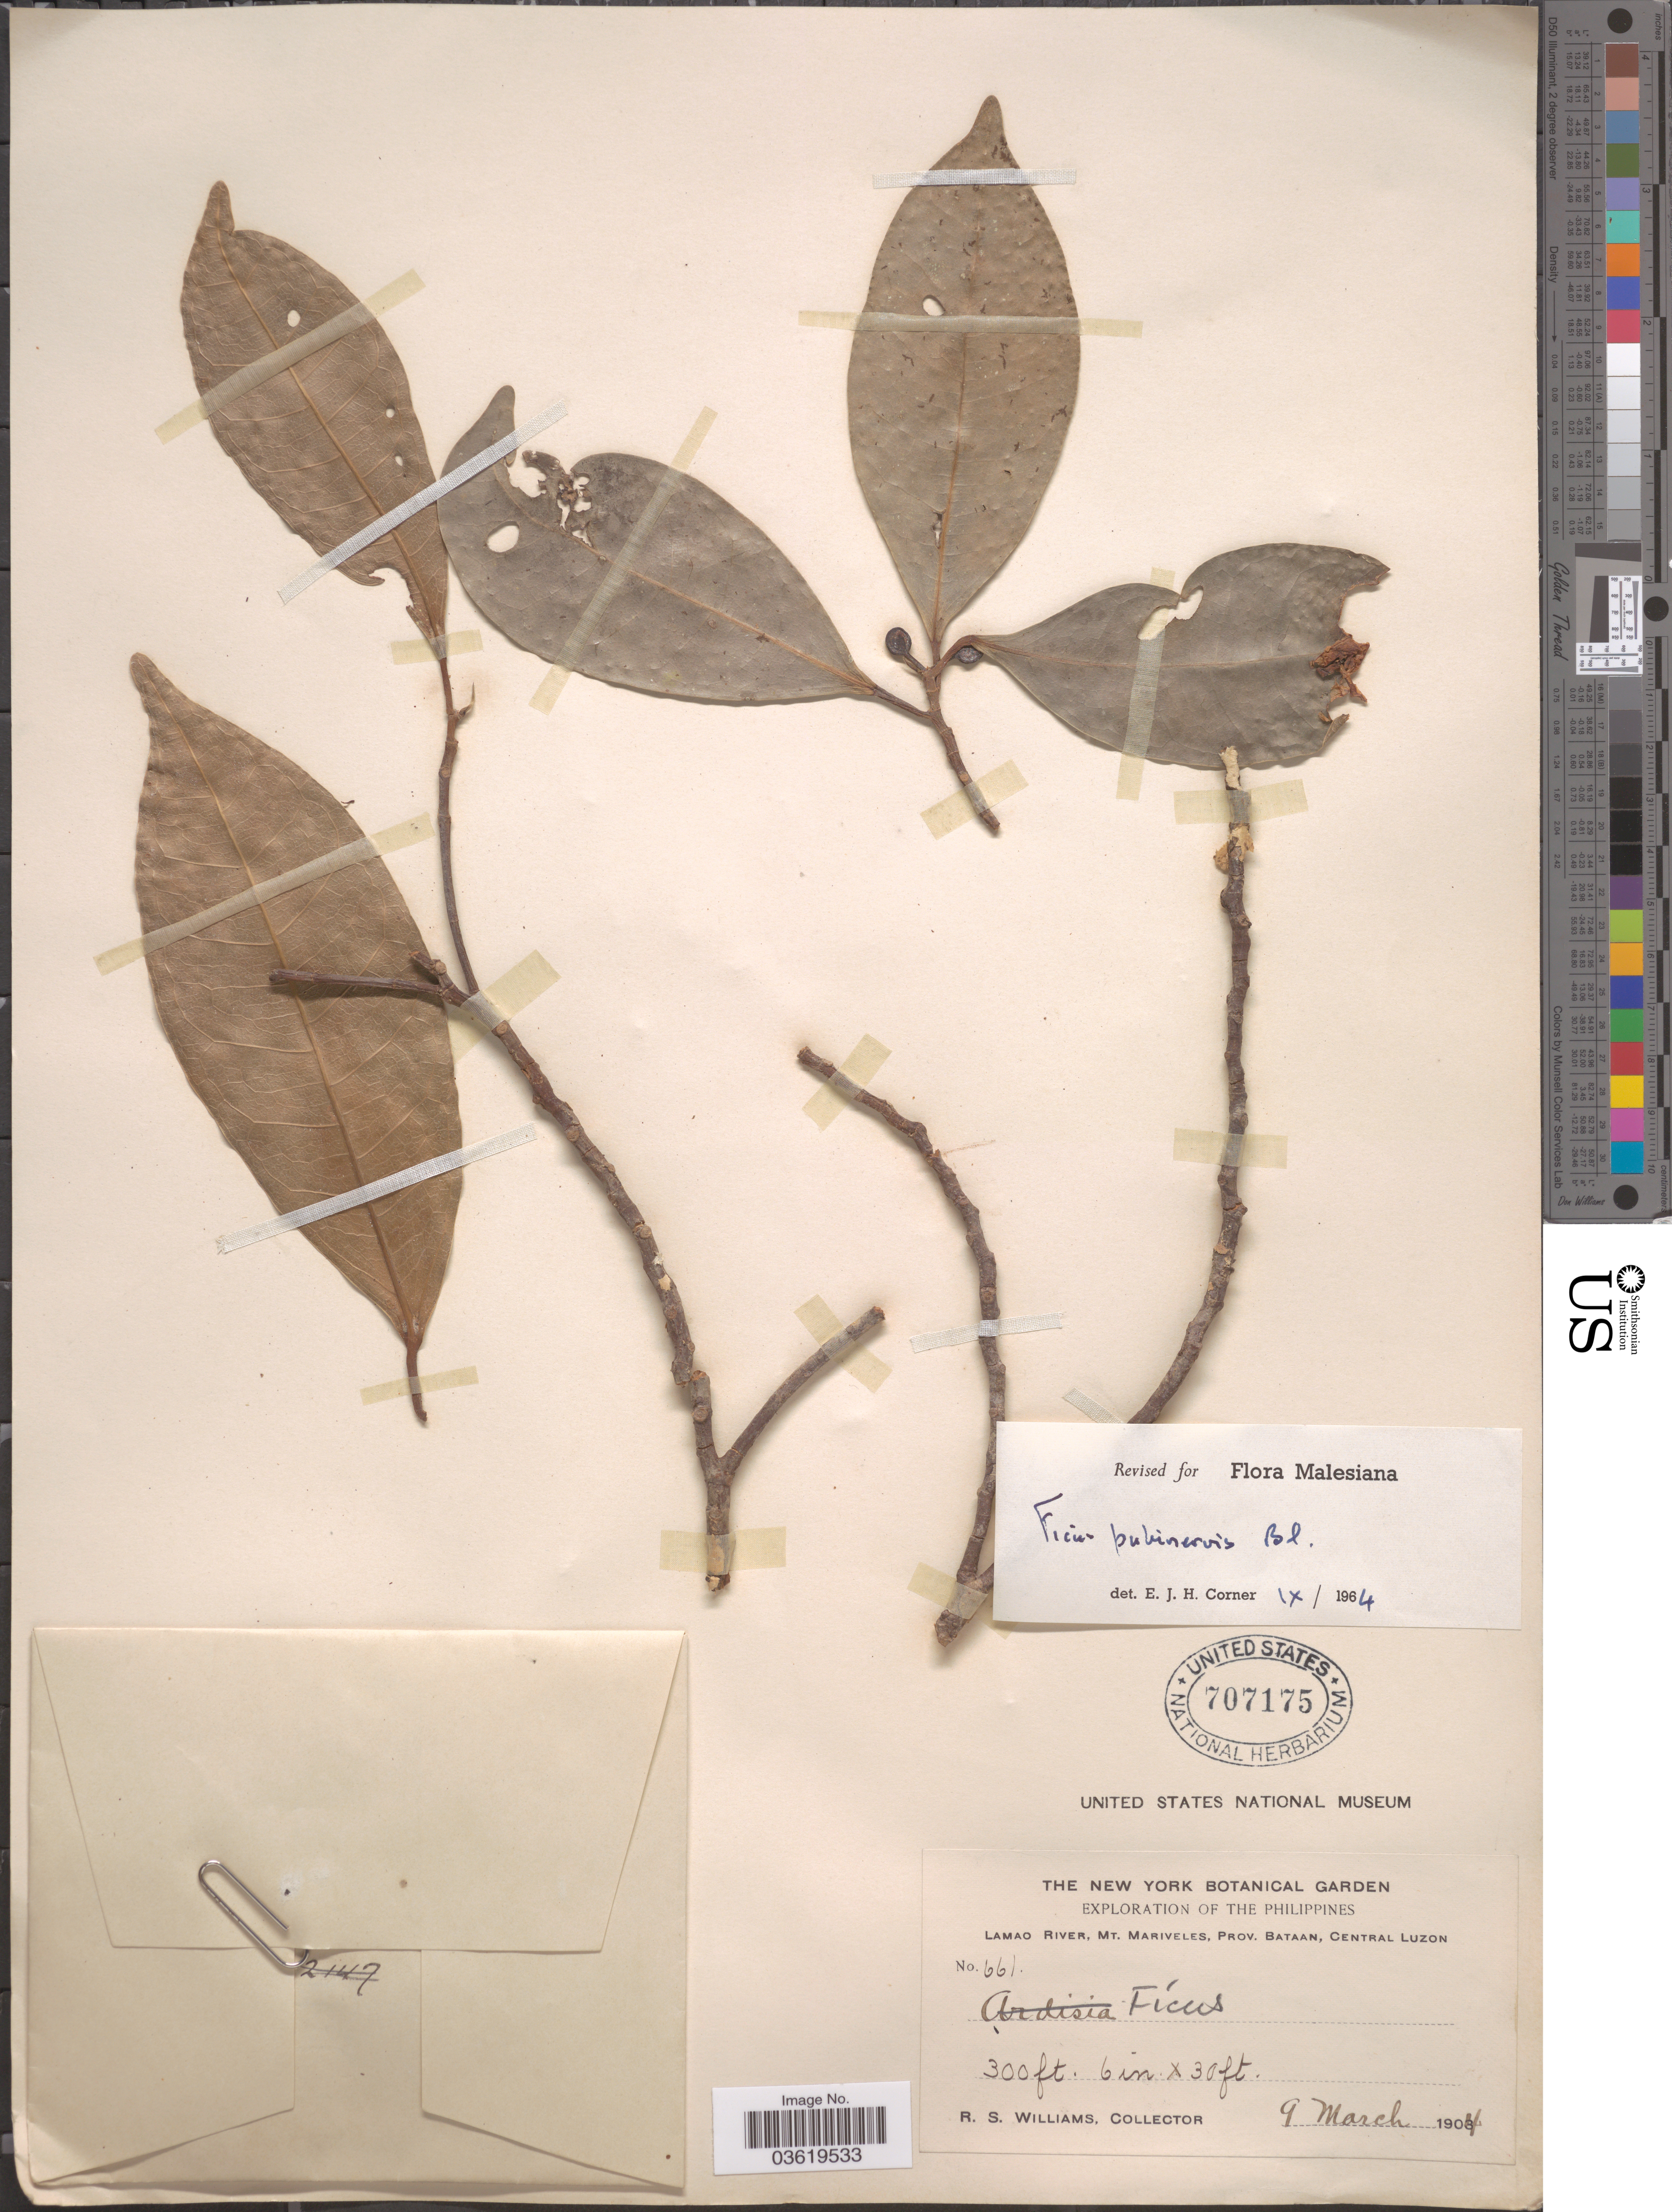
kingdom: Plantae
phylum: Tracheophyta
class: Magnoliopsida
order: Rosales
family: Moraceae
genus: Ficus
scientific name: Ficus pubinervis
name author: Blume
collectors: R. S. Williams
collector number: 661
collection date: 1904-03-09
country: Philippines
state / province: Central Luzon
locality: Lamao River, Mt. Mariveles, Prov. Bataan.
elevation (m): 91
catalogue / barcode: US 707175